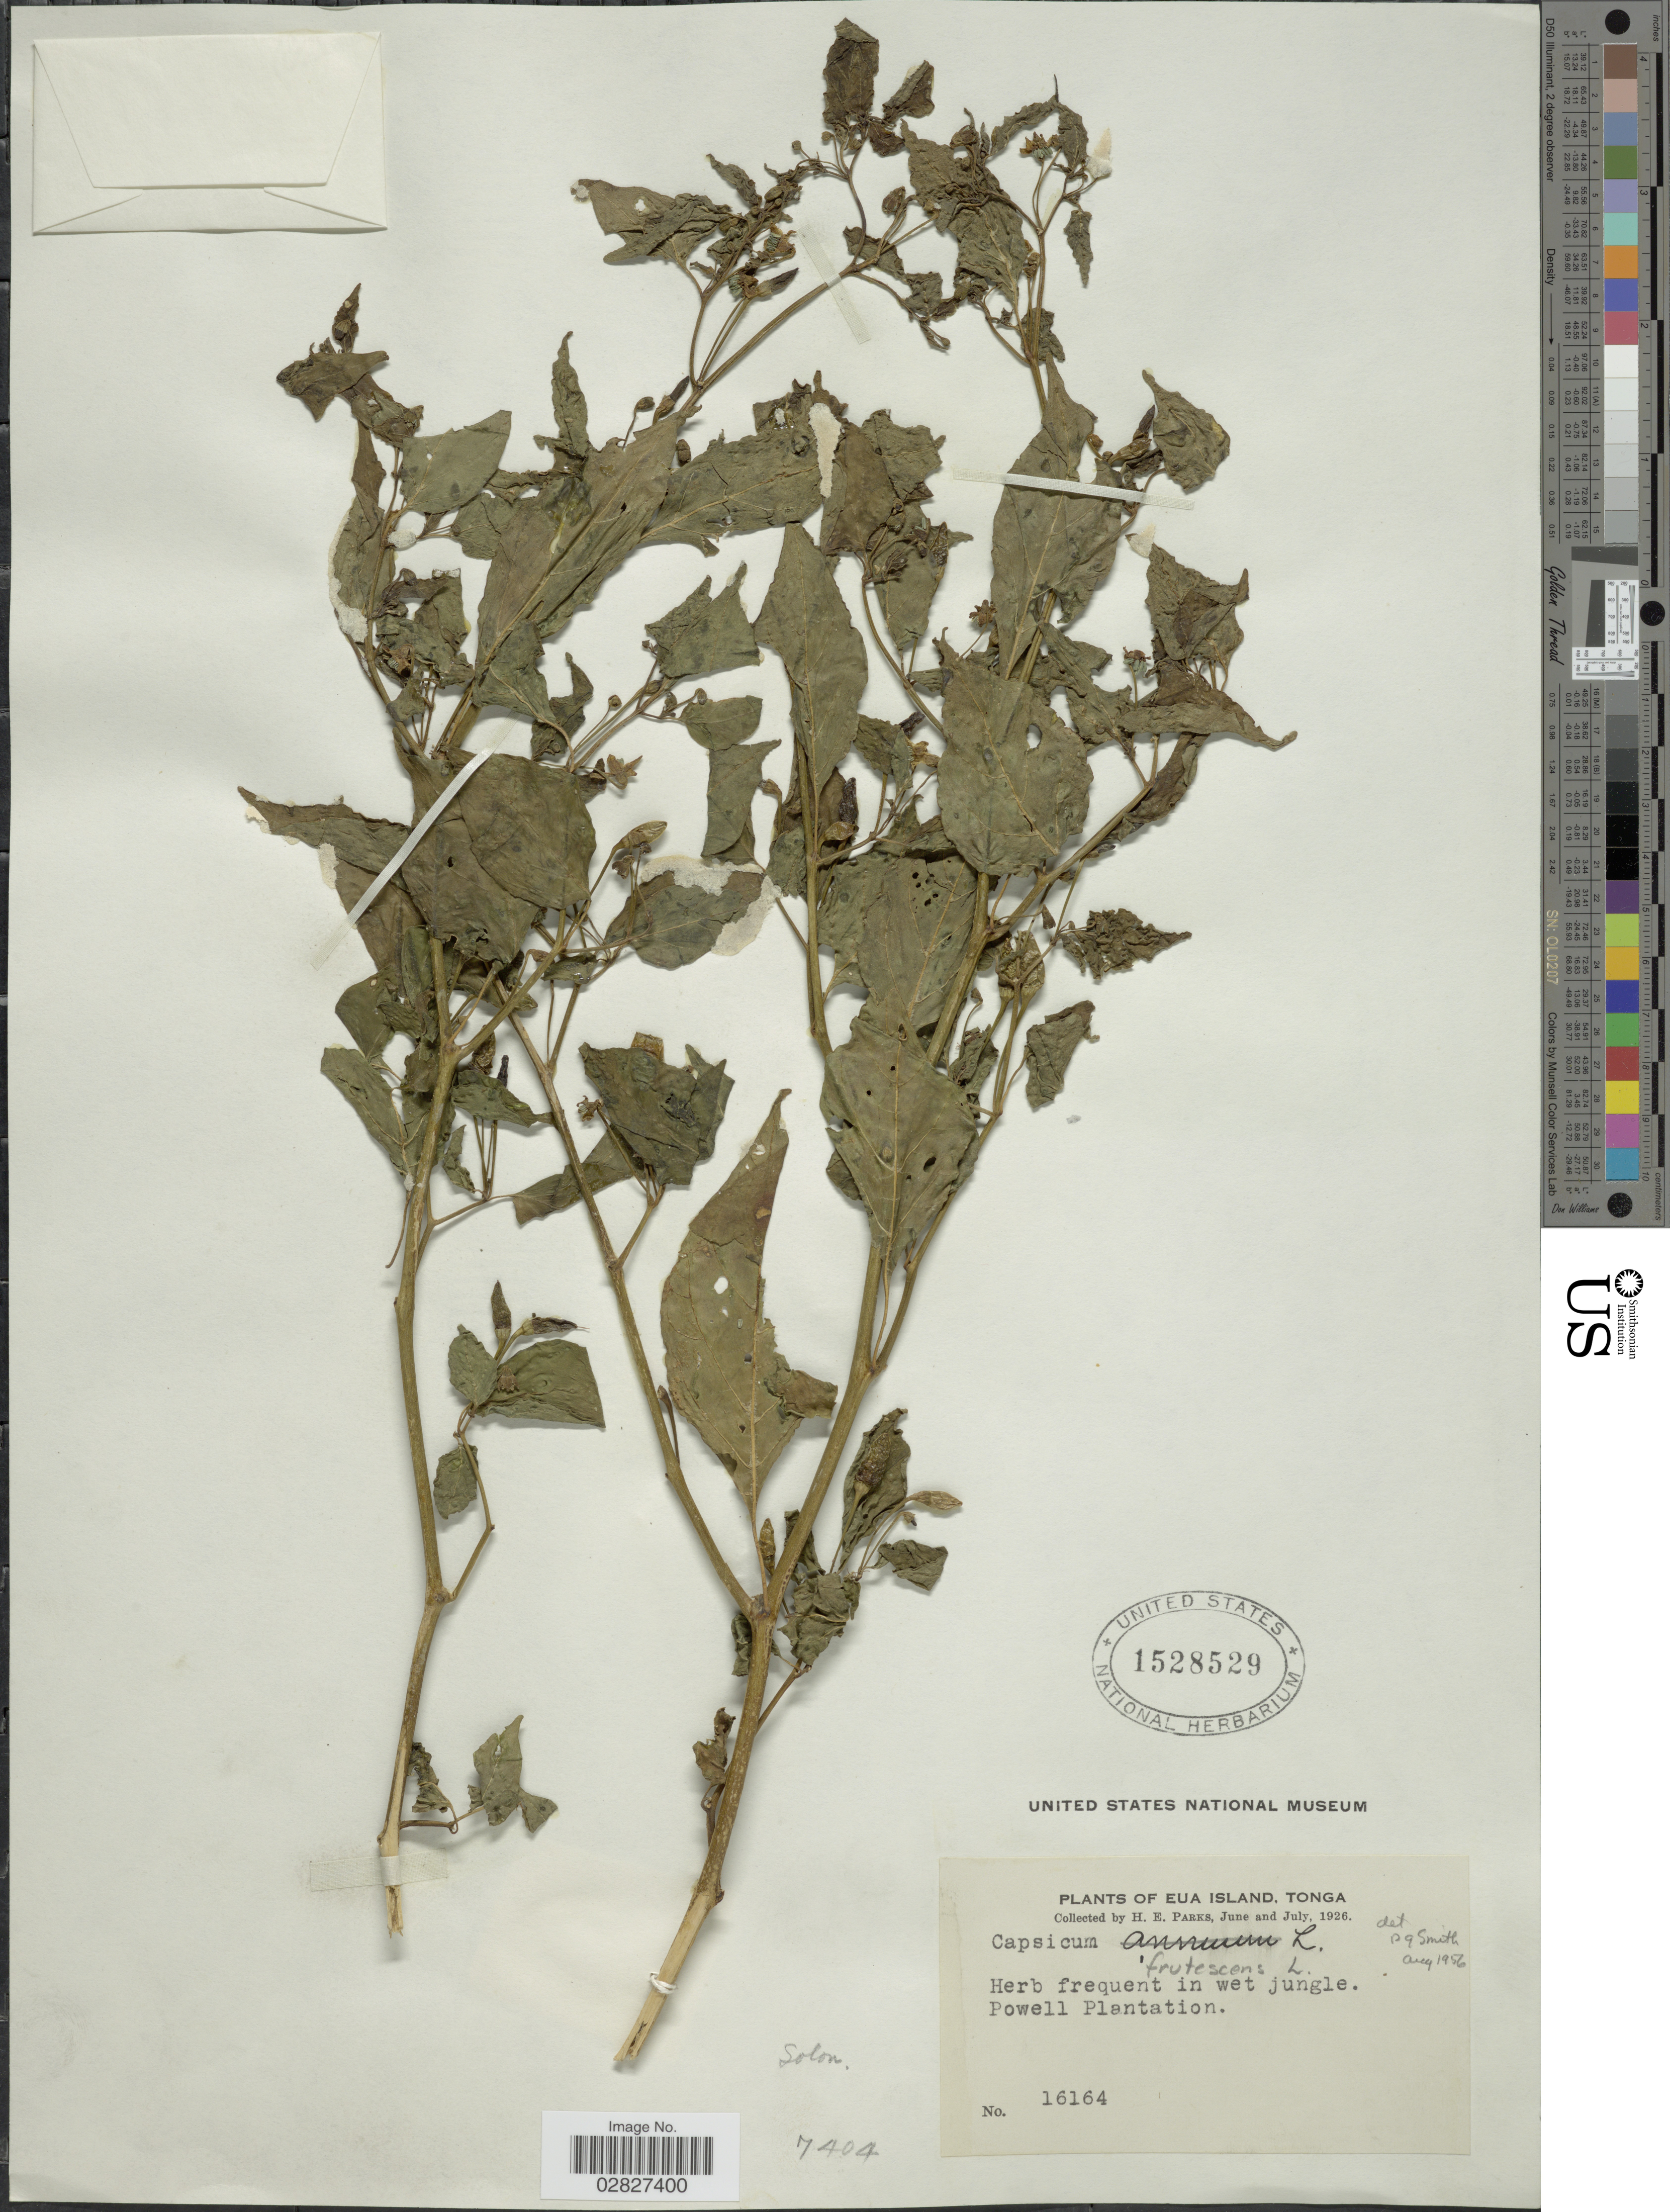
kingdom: Plantae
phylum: Tracheophyta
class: Magnoliopsida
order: Solanales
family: Solanaceae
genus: Capsicum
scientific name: Capsicum frutescens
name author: L.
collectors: H. E. Parks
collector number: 16164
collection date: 1926-06/1926-07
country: Tonga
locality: Eua Island. Powell Plantation.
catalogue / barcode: US 1528529